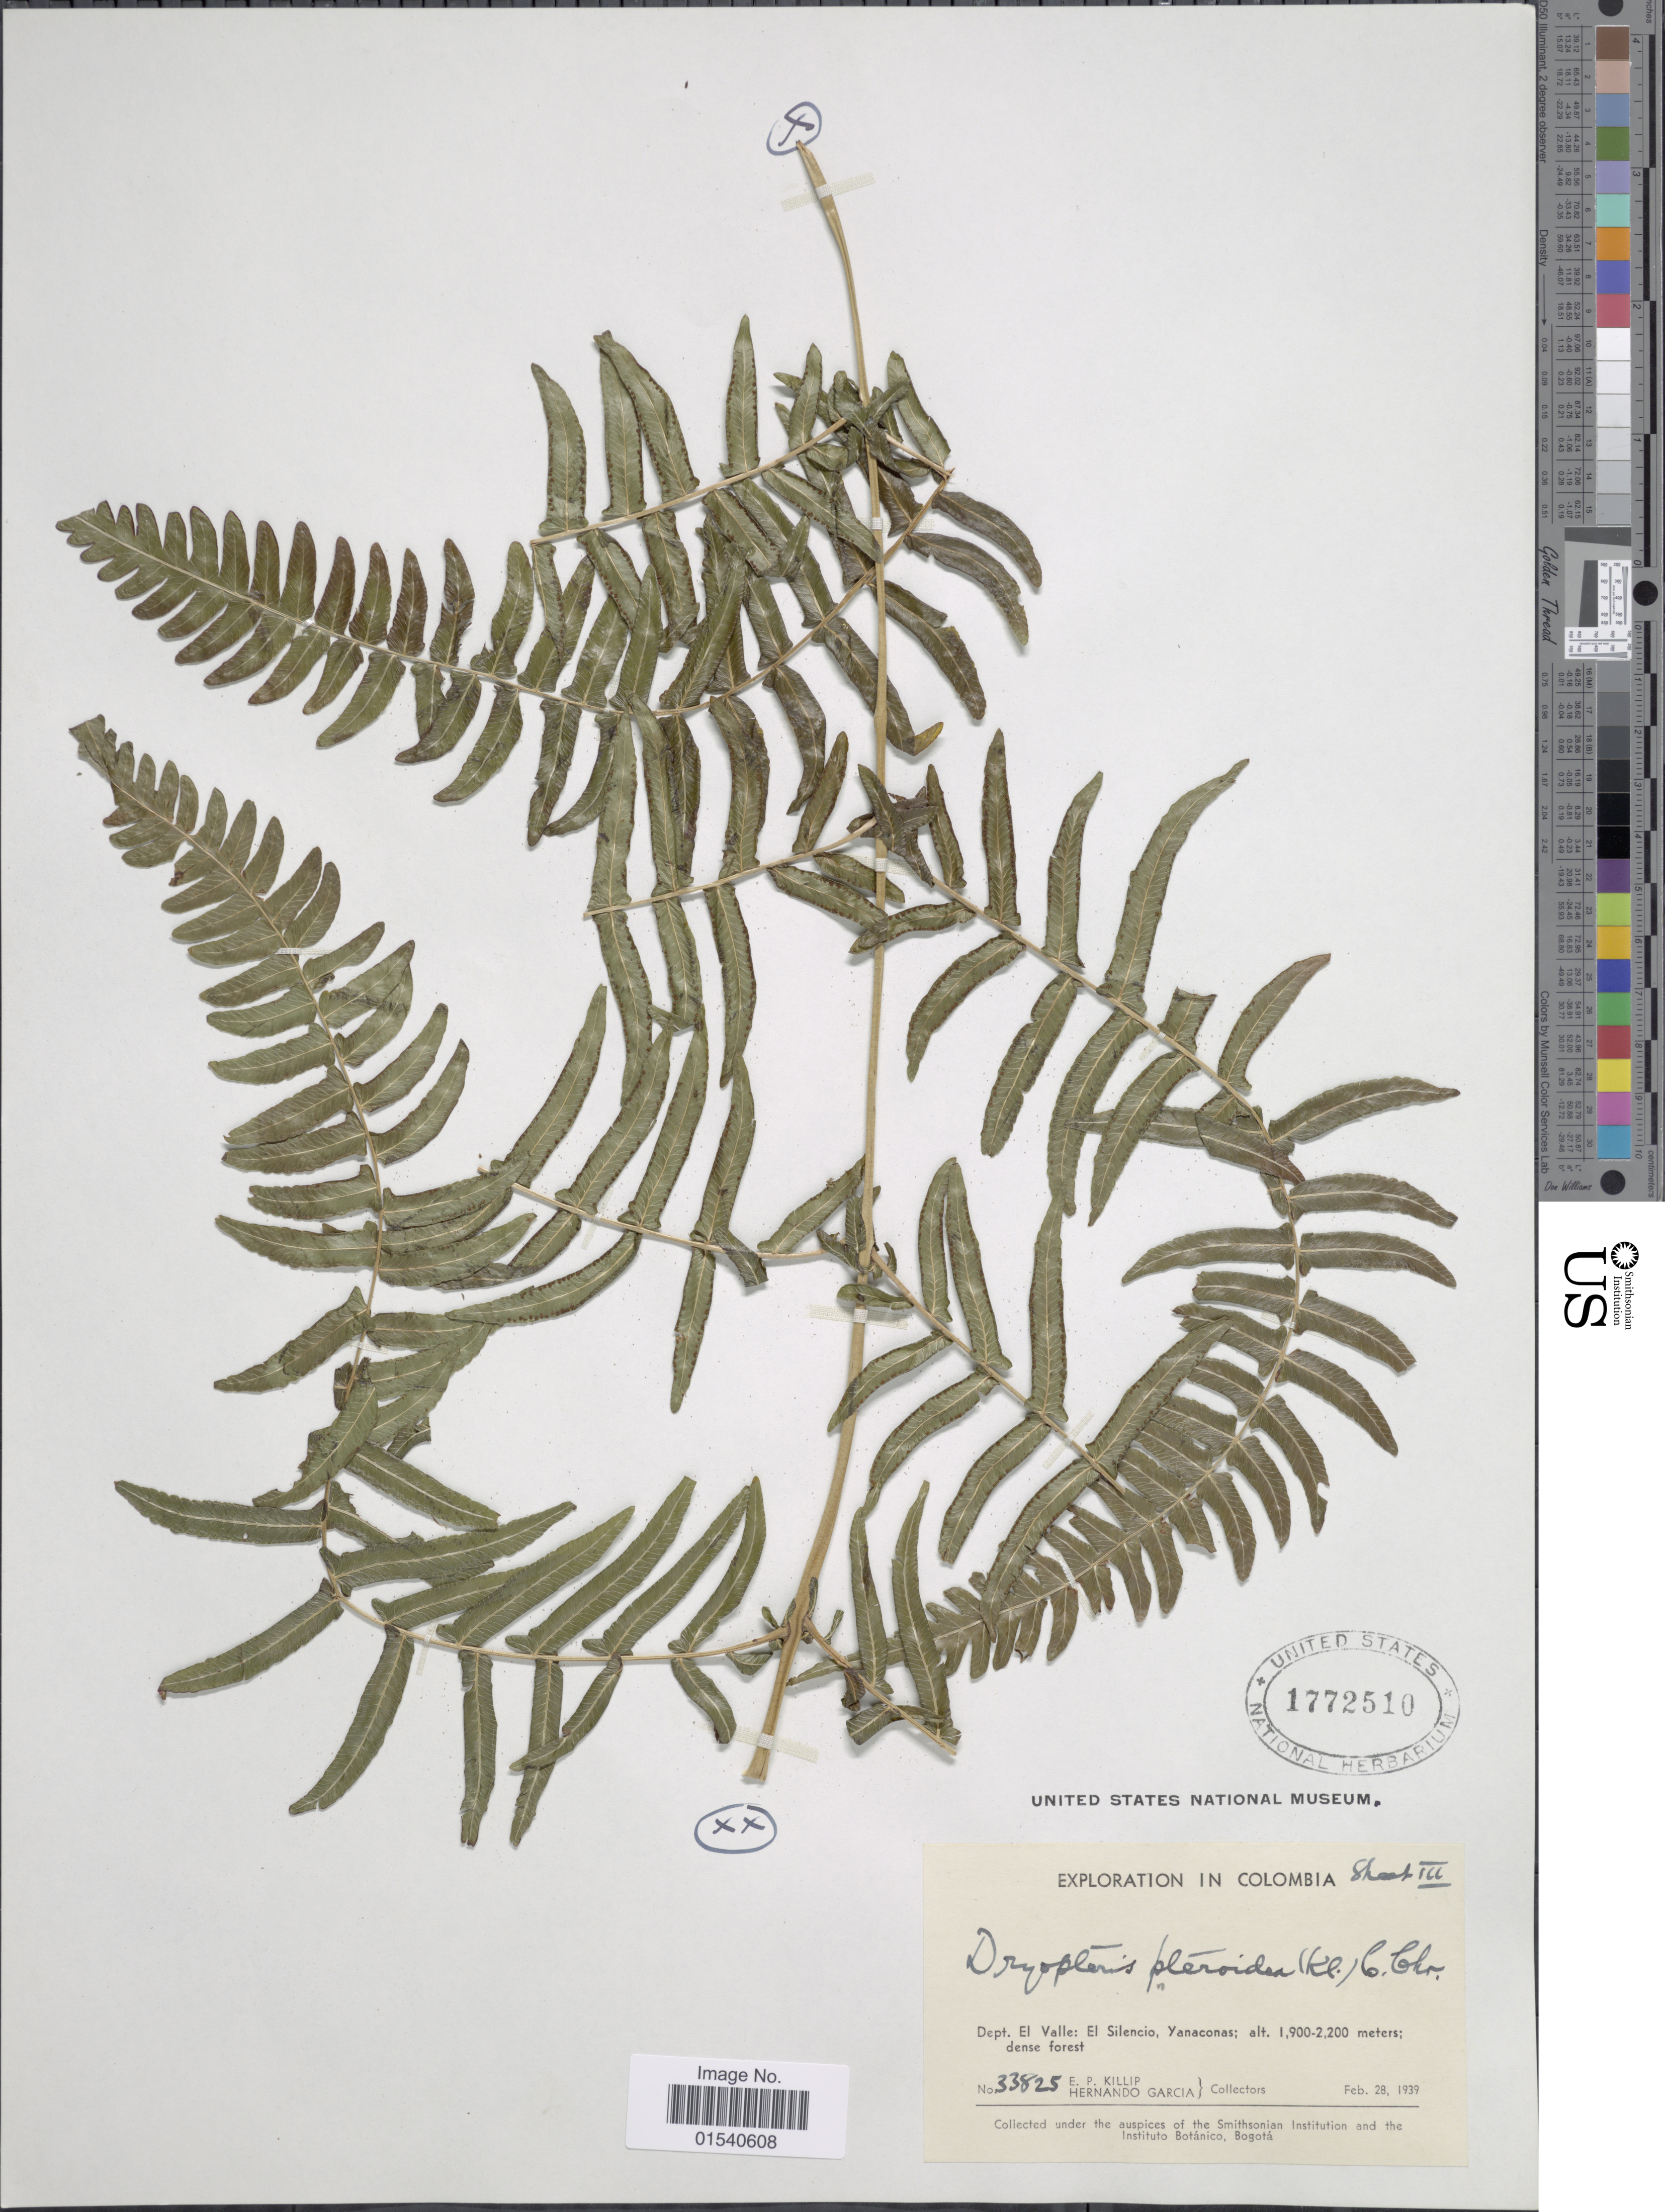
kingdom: Plantae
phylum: Tracheophyta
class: Polypodiopsida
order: Polypodiales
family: Thelypteridaceae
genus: Amauropelta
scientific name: Amauropelta pteroidea (Klotzsch) comb. nov., ined 2015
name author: (Klotzsch)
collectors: E. P. Killip & H. Garcia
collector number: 33825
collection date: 1939-02-28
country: Colombia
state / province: Valle del Cauca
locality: Dept. El Valle: El Silencio, Yanaconas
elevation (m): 1900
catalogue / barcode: US 1772510